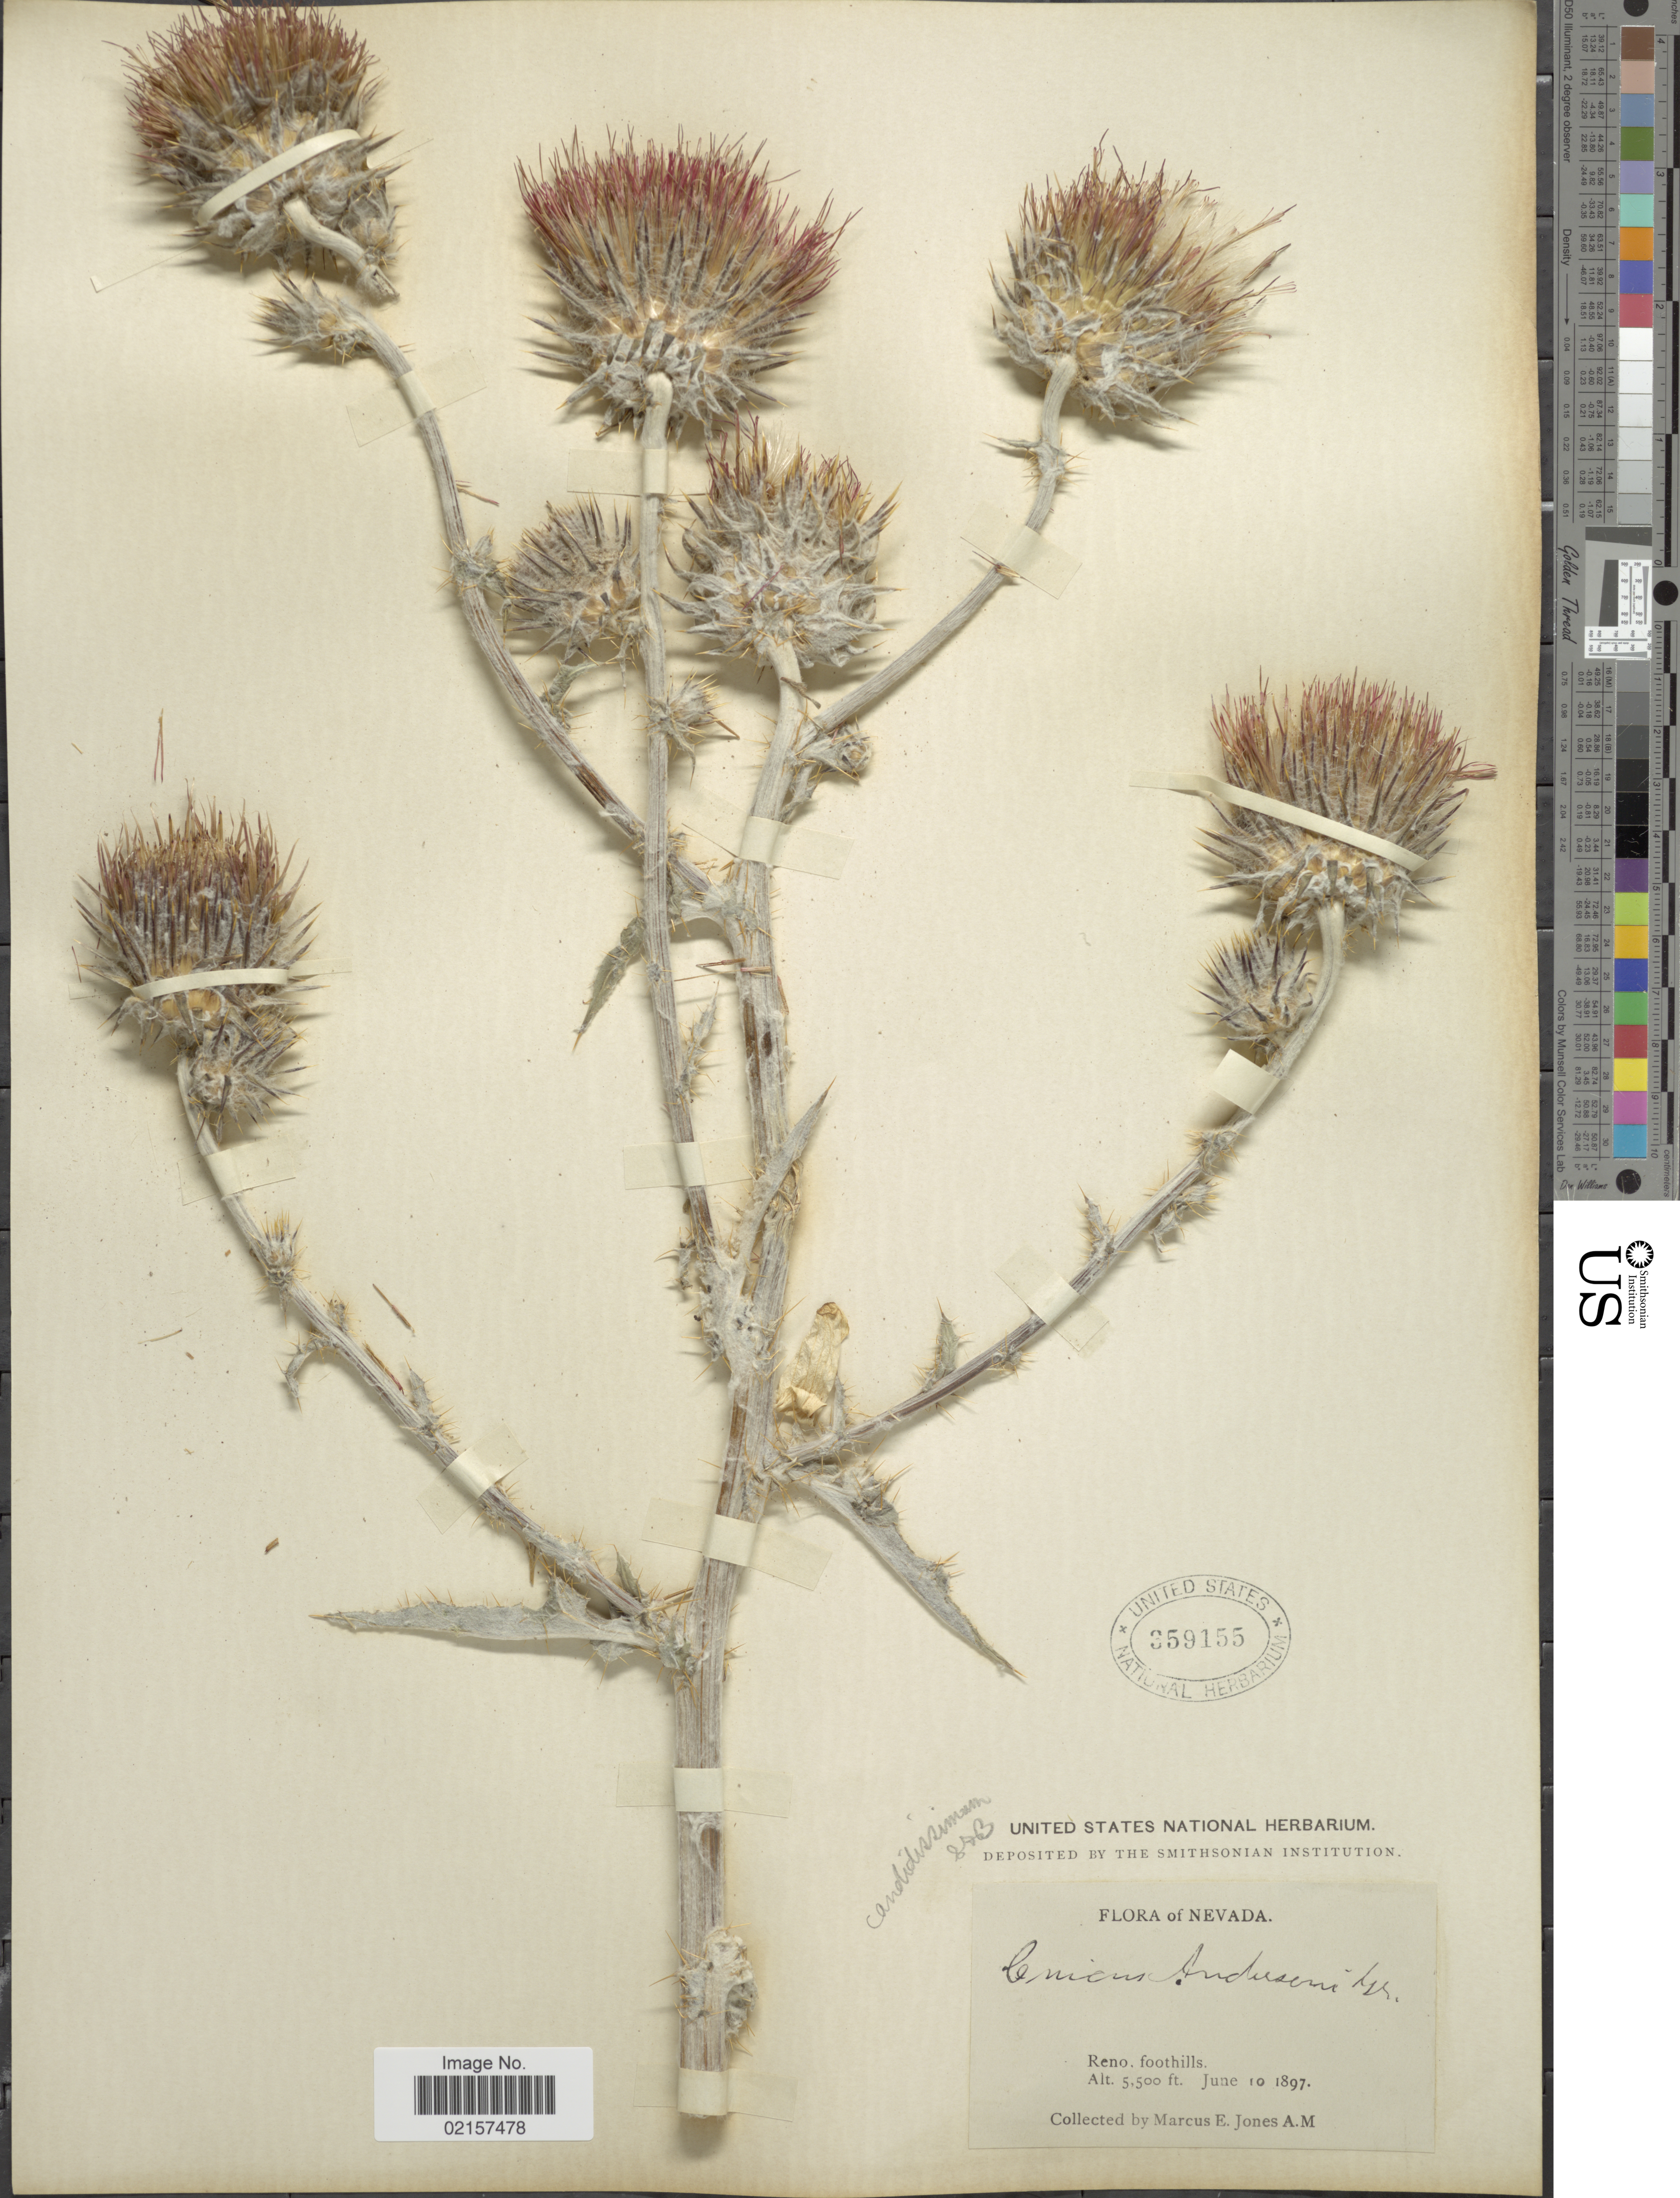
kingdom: Plantae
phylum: Tracheophyta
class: Magnoliopsida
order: Asterales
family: Asteraceae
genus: Cirsium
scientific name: Cirsium occidentale subsp. candidissimum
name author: (Greene) Petr.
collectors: A. M. Jones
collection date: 1897-06-10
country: United States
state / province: Nevada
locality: Reno foothills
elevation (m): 1676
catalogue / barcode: US 359155